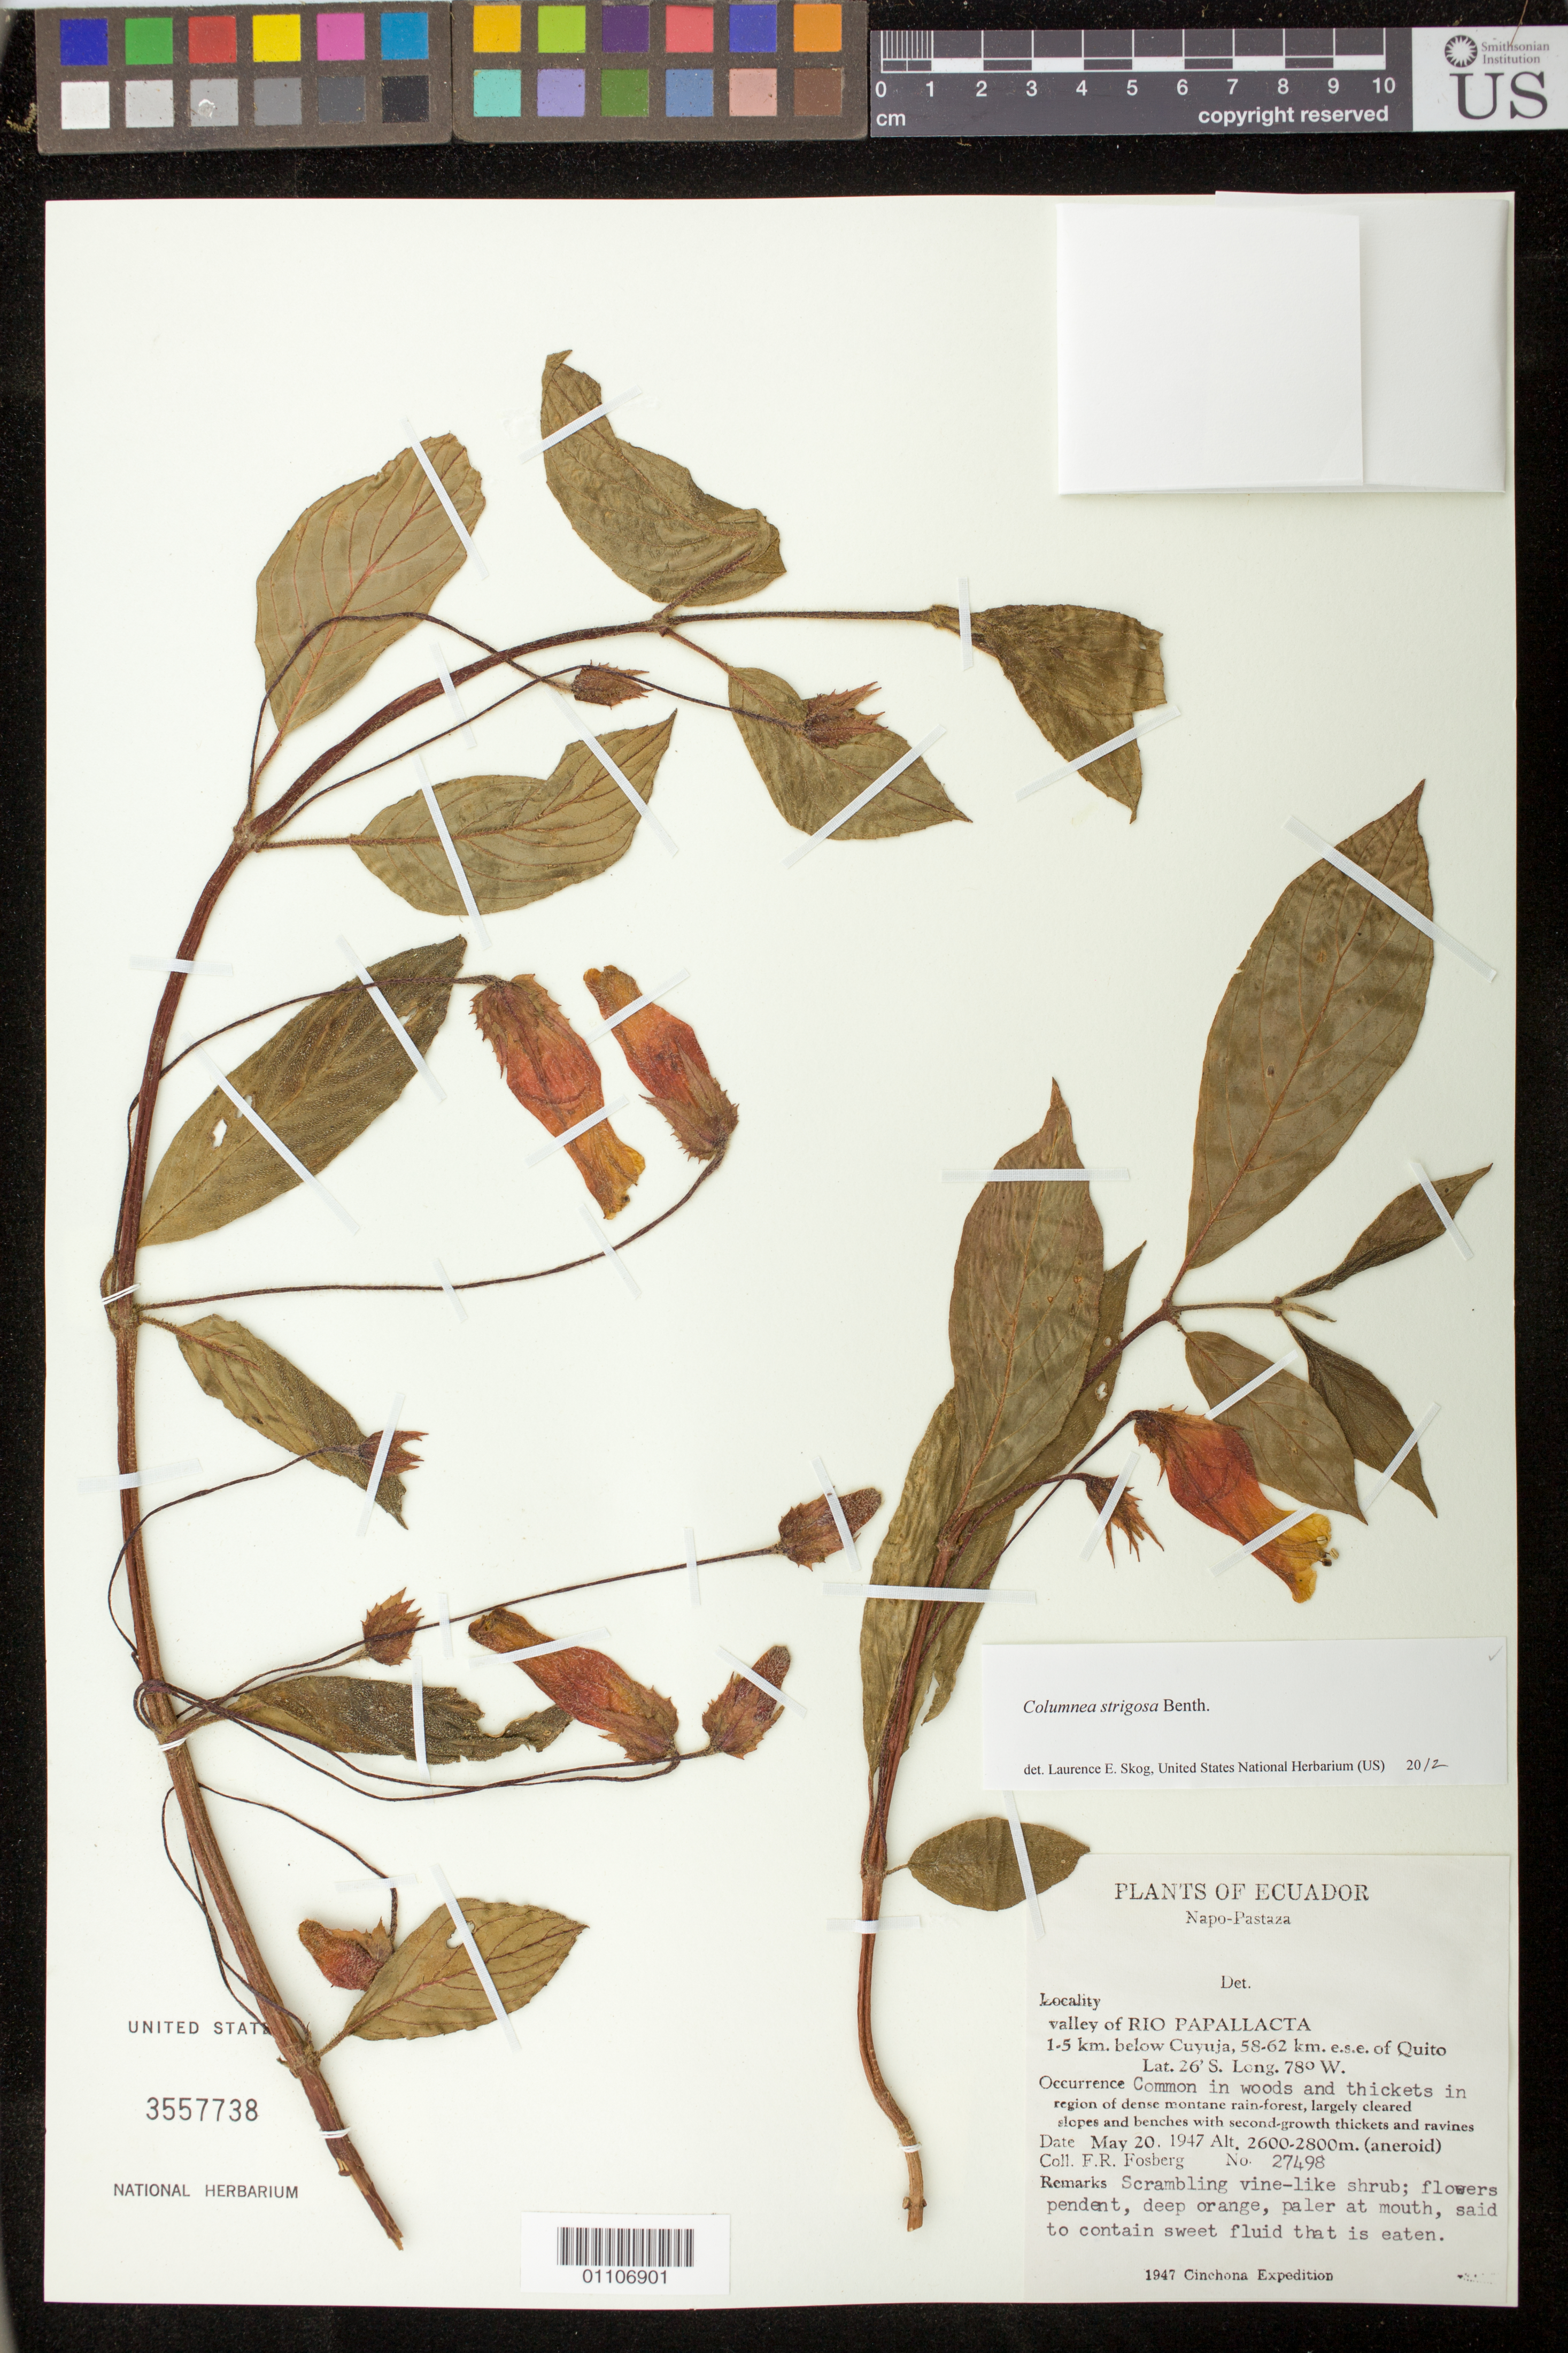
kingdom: Plantae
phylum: Tracheophyta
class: Magnoliopsida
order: Lamiales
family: Gesneriaceae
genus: Columnea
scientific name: Columnea strigosa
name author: Benth.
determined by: Skog, Laurence E.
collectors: F. R. Fosberg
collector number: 27498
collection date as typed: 20 May 1947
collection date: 1947-05-20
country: Ecuador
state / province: Napo / Pastaza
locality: Valley of Rio Papallacta, 1-5 km below Cuyuja, 58-62 km e.s.e. of Quito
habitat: Common in woods and thickets in region of dense montane rain-forest, largely cleared slopes and branches with second-growth thickets and ravines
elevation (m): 2600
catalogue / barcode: US 3557738